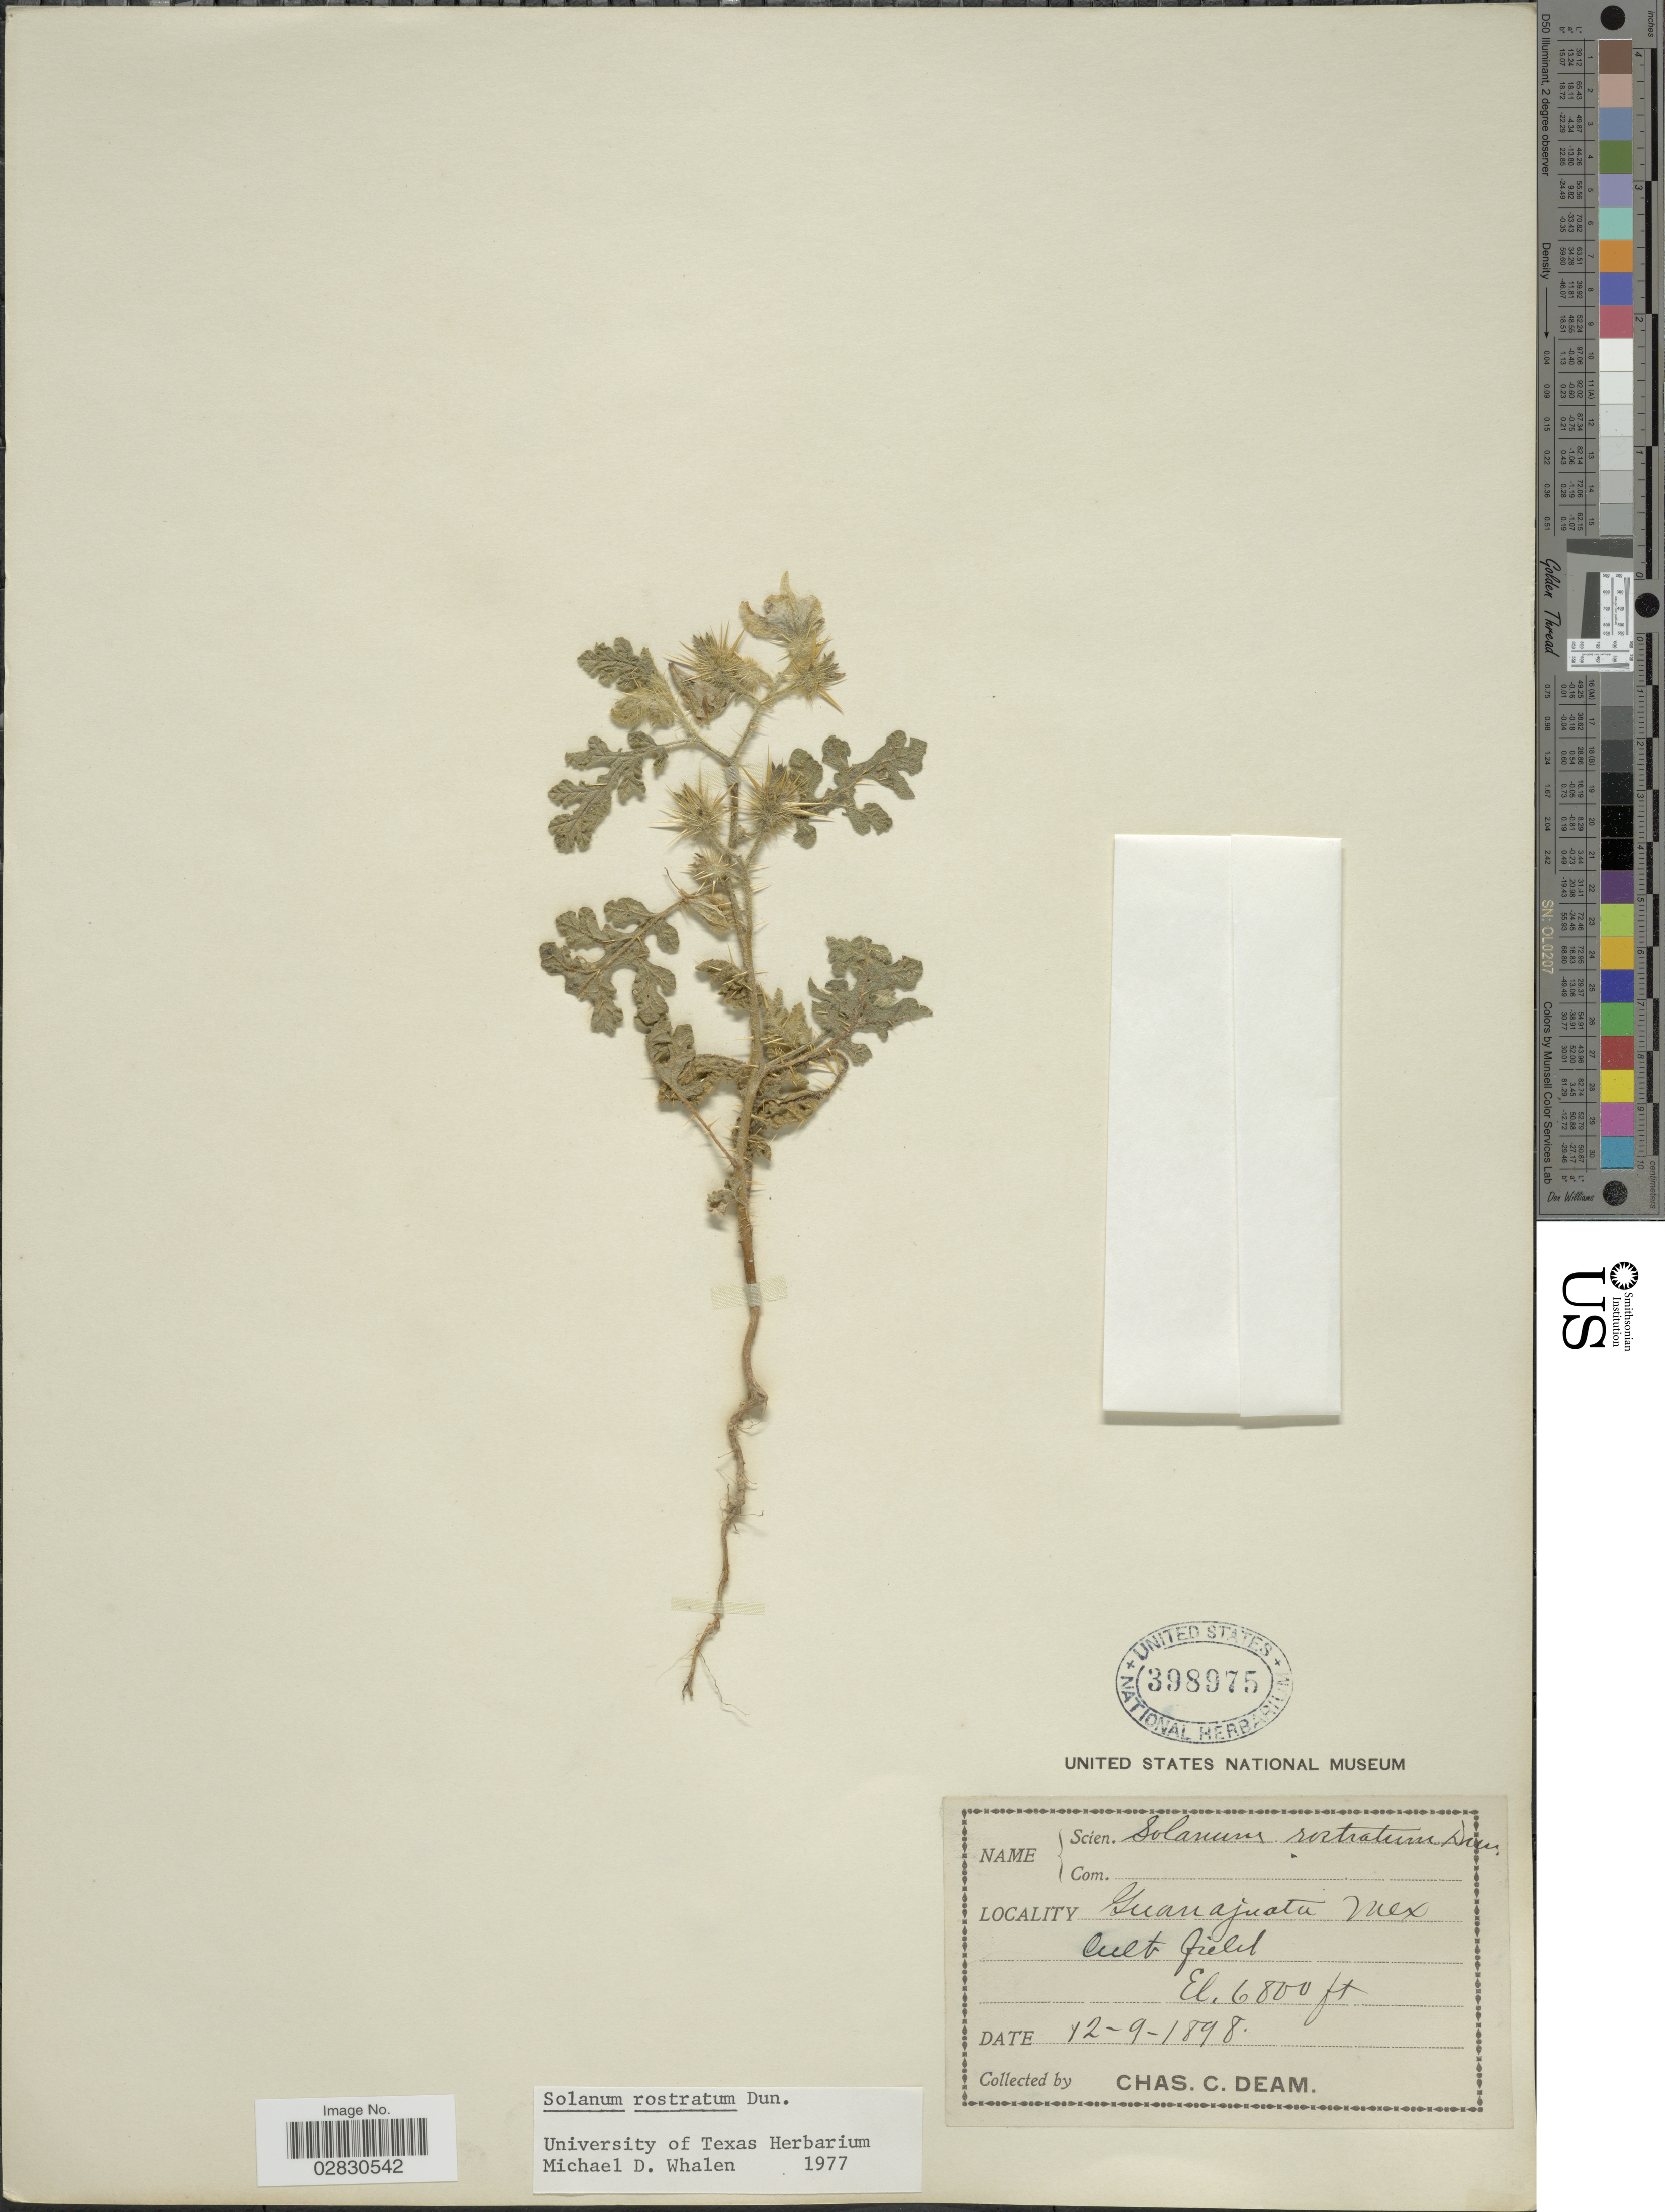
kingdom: Plantae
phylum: Tracheophyta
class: Magnoliopsida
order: Solanales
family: Solanaceae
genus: Solanum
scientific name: Solanum rostratum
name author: Dunal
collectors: C. C. Deam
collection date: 1898-09-12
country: Mexico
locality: Guanajuato.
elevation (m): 2073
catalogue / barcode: US 398975